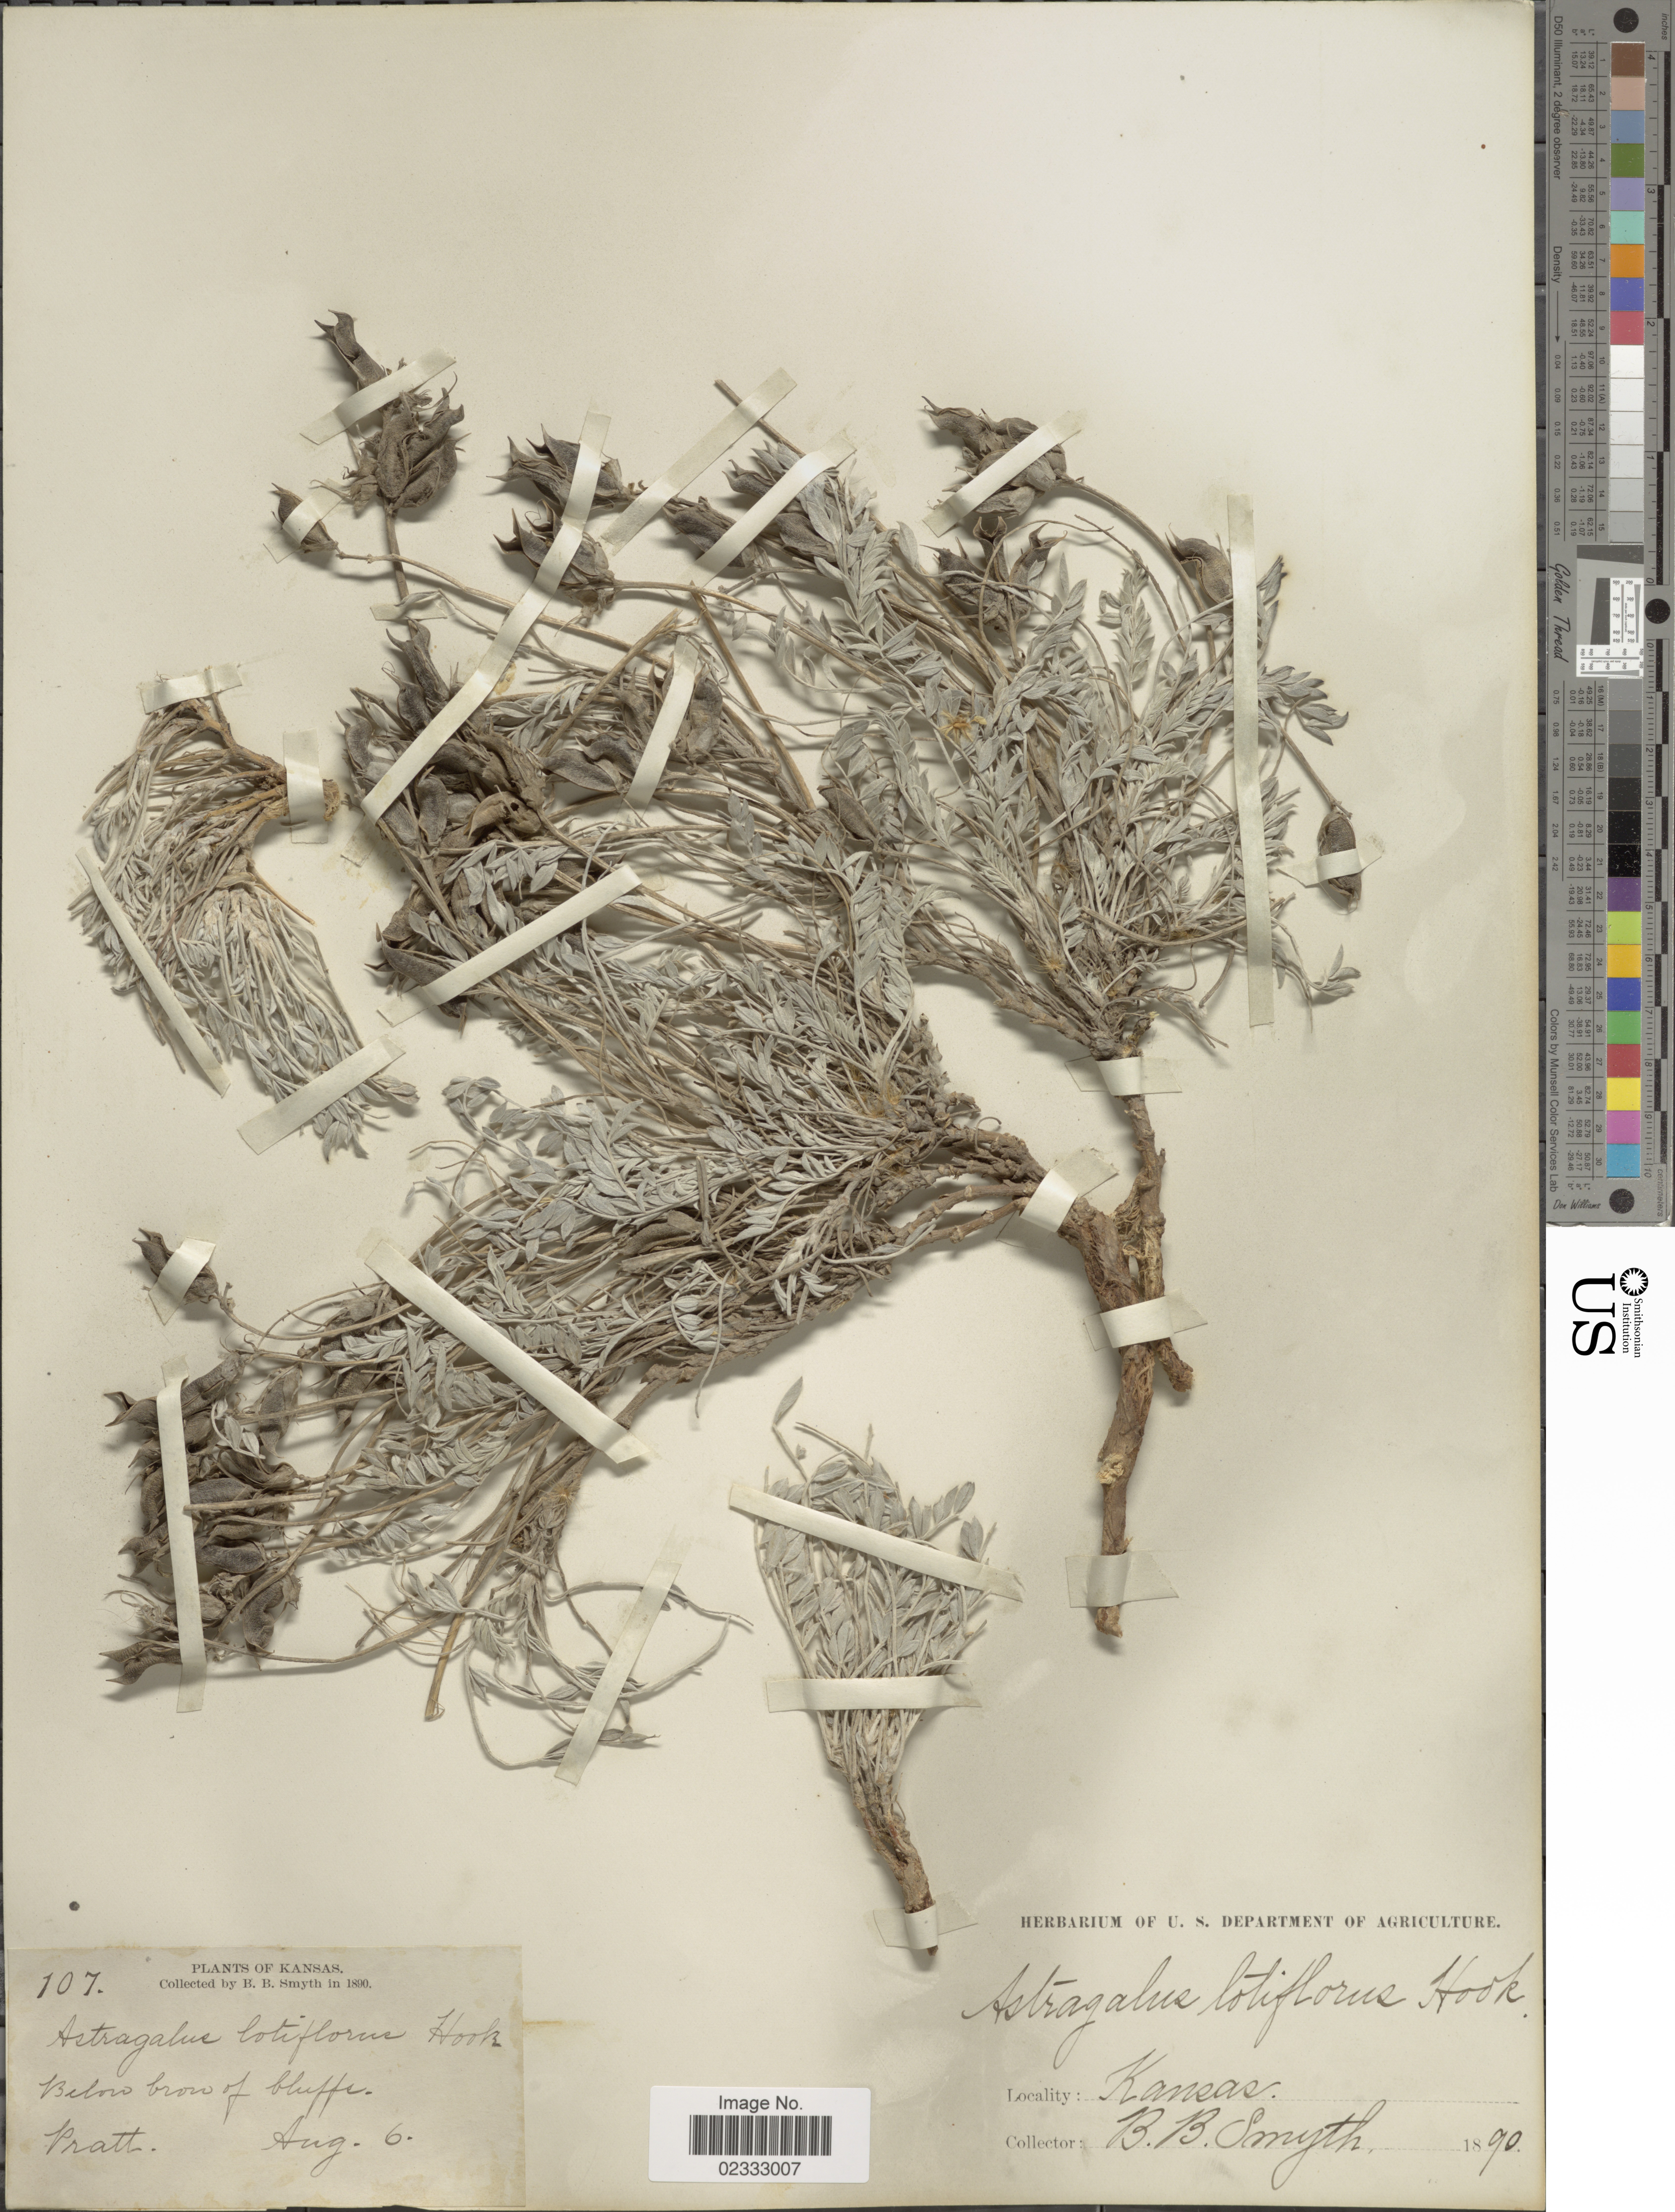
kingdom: Plantae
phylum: Tracheophyta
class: Magnoliopsida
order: Fabales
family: Fabaceae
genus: Astragalus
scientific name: Astragalus missouriensis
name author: Nutt.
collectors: B. Smyth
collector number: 107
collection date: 1890-08-06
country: United States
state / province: Kansas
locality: Below brow of bluffs